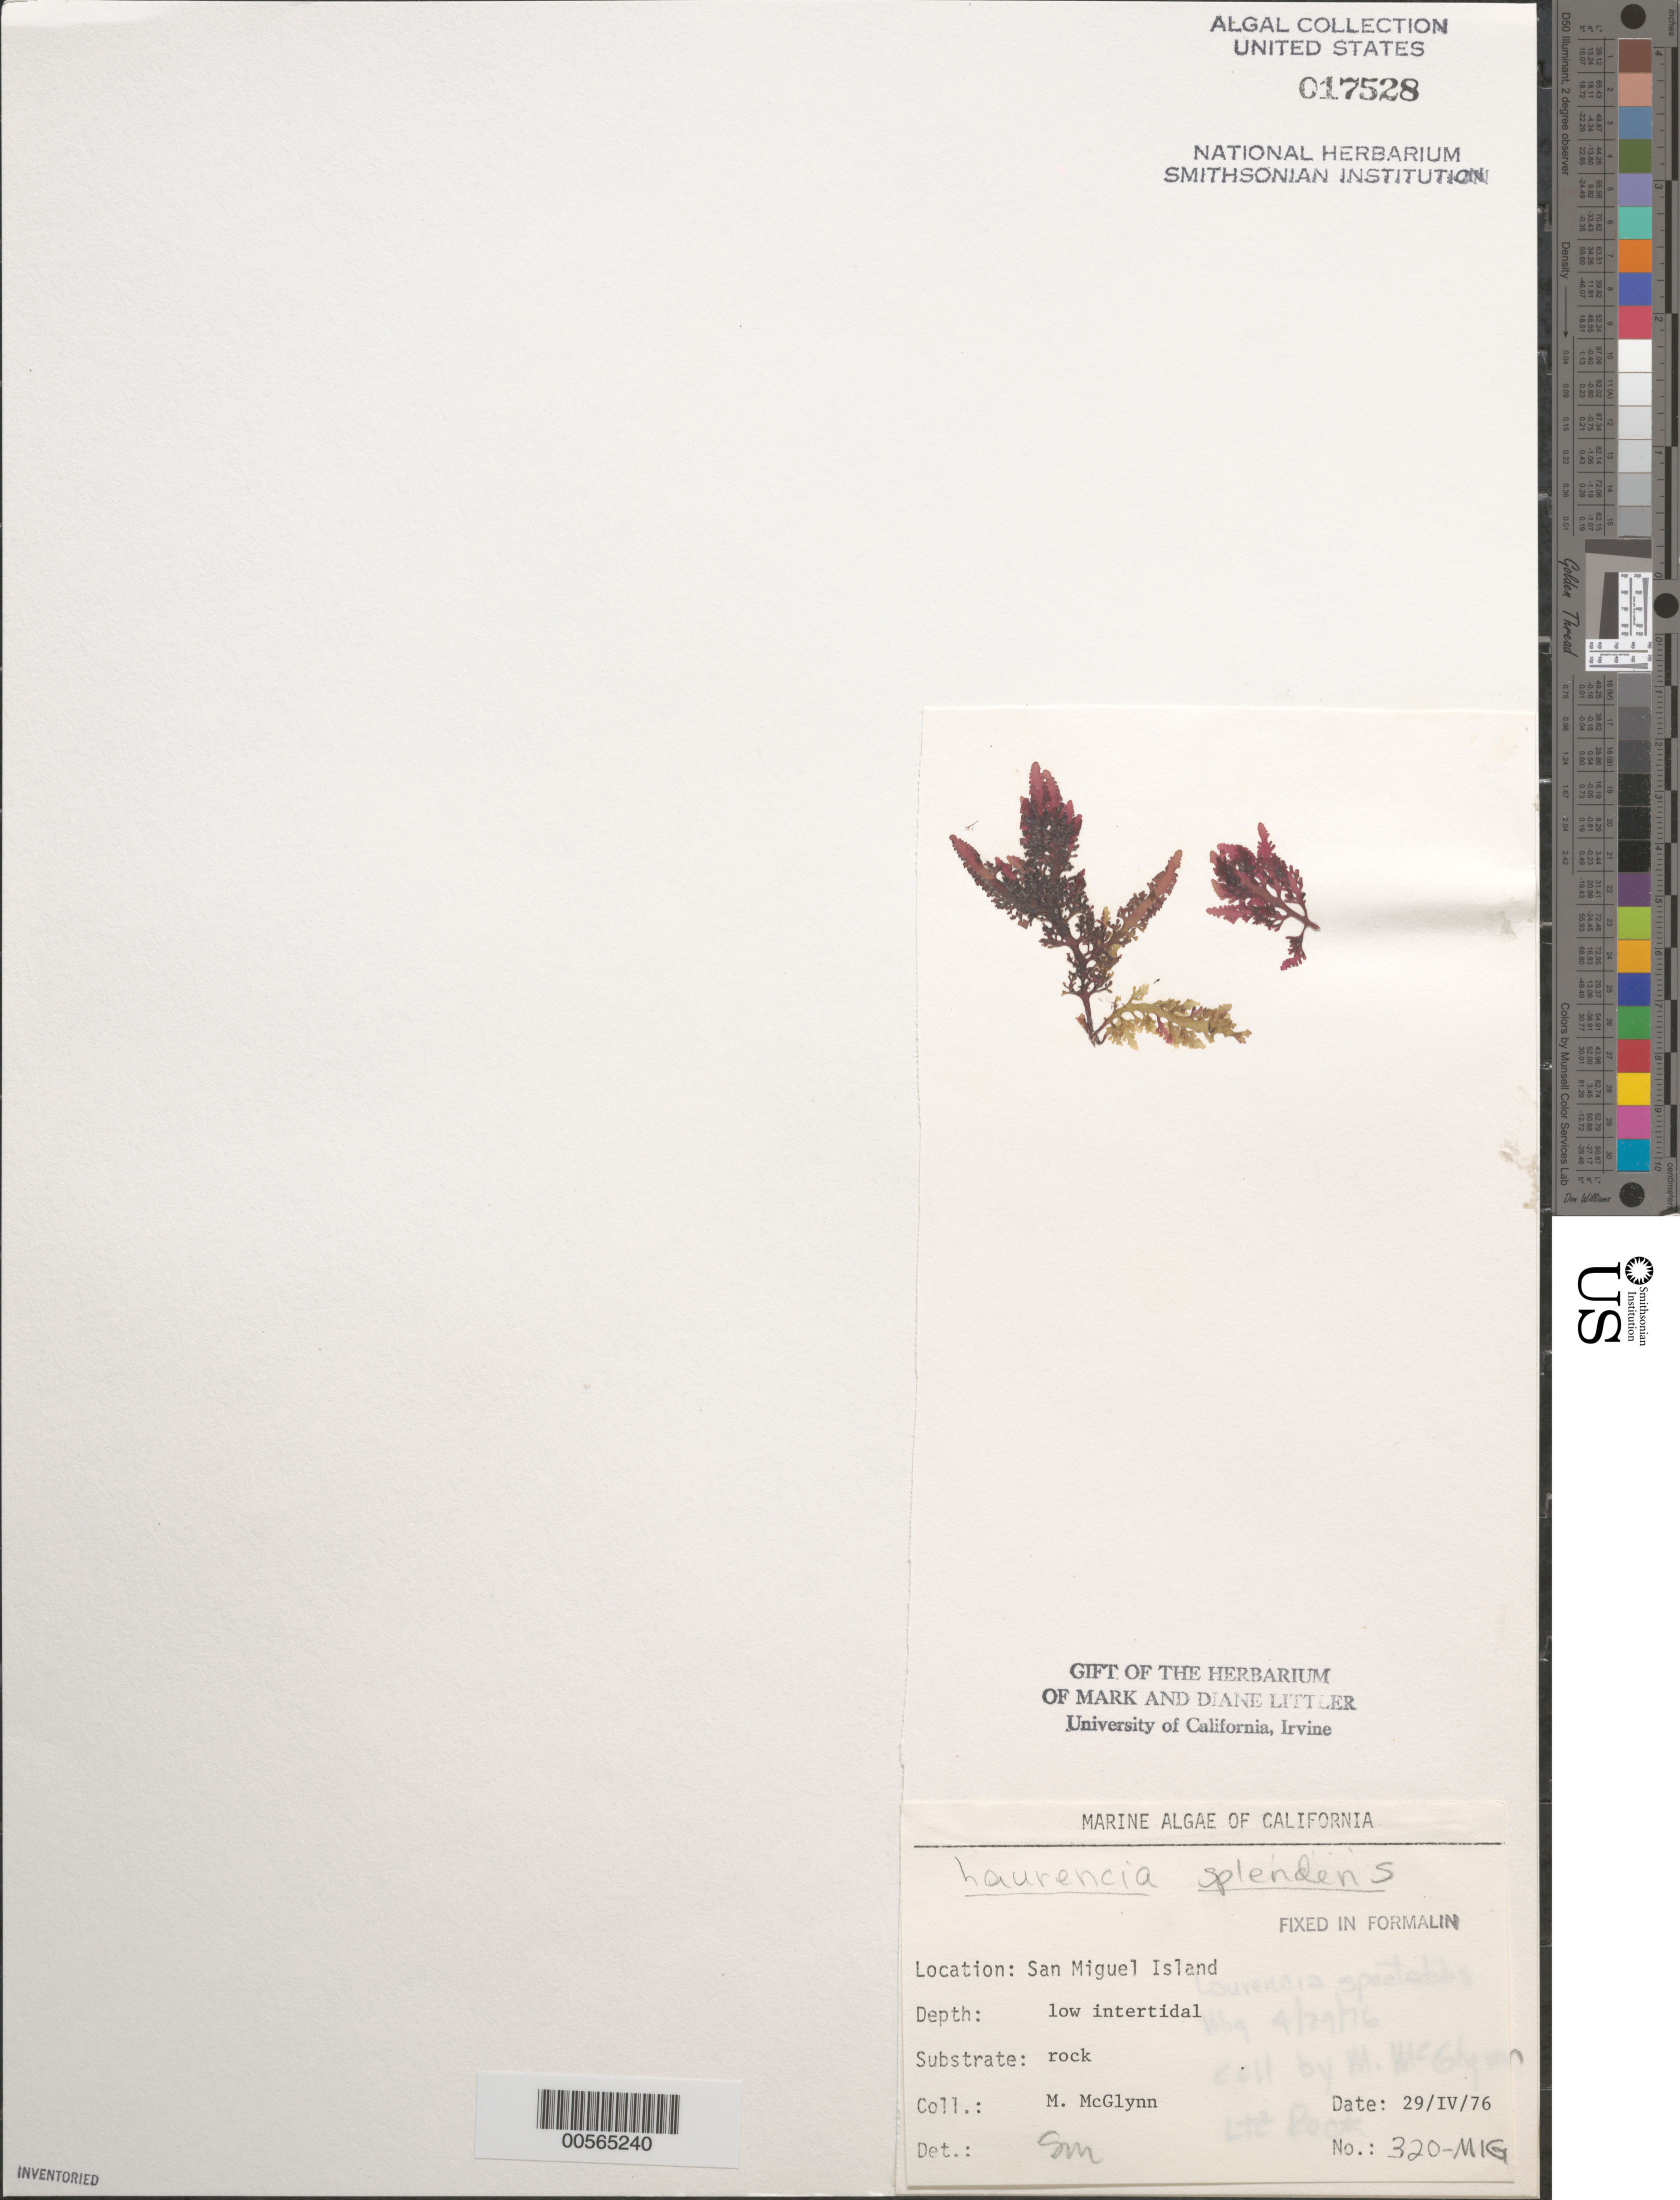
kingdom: Plantae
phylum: Rhodophyta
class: Florideophyceae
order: Ceramiales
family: Rhodomelaceae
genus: Osmundea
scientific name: Osmundea splendens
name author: (Hollenb.) K.W. Nam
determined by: Algae name updating Project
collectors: M. McGlynn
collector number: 320-mig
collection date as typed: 29 Apr 1976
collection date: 1976-04-29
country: United States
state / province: California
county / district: Santa Barbara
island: San Miguel Island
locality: Cuyler Harbor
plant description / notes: BLM-SOCALBIGHT Rocky Intertidal Survey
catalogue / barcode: US 17528